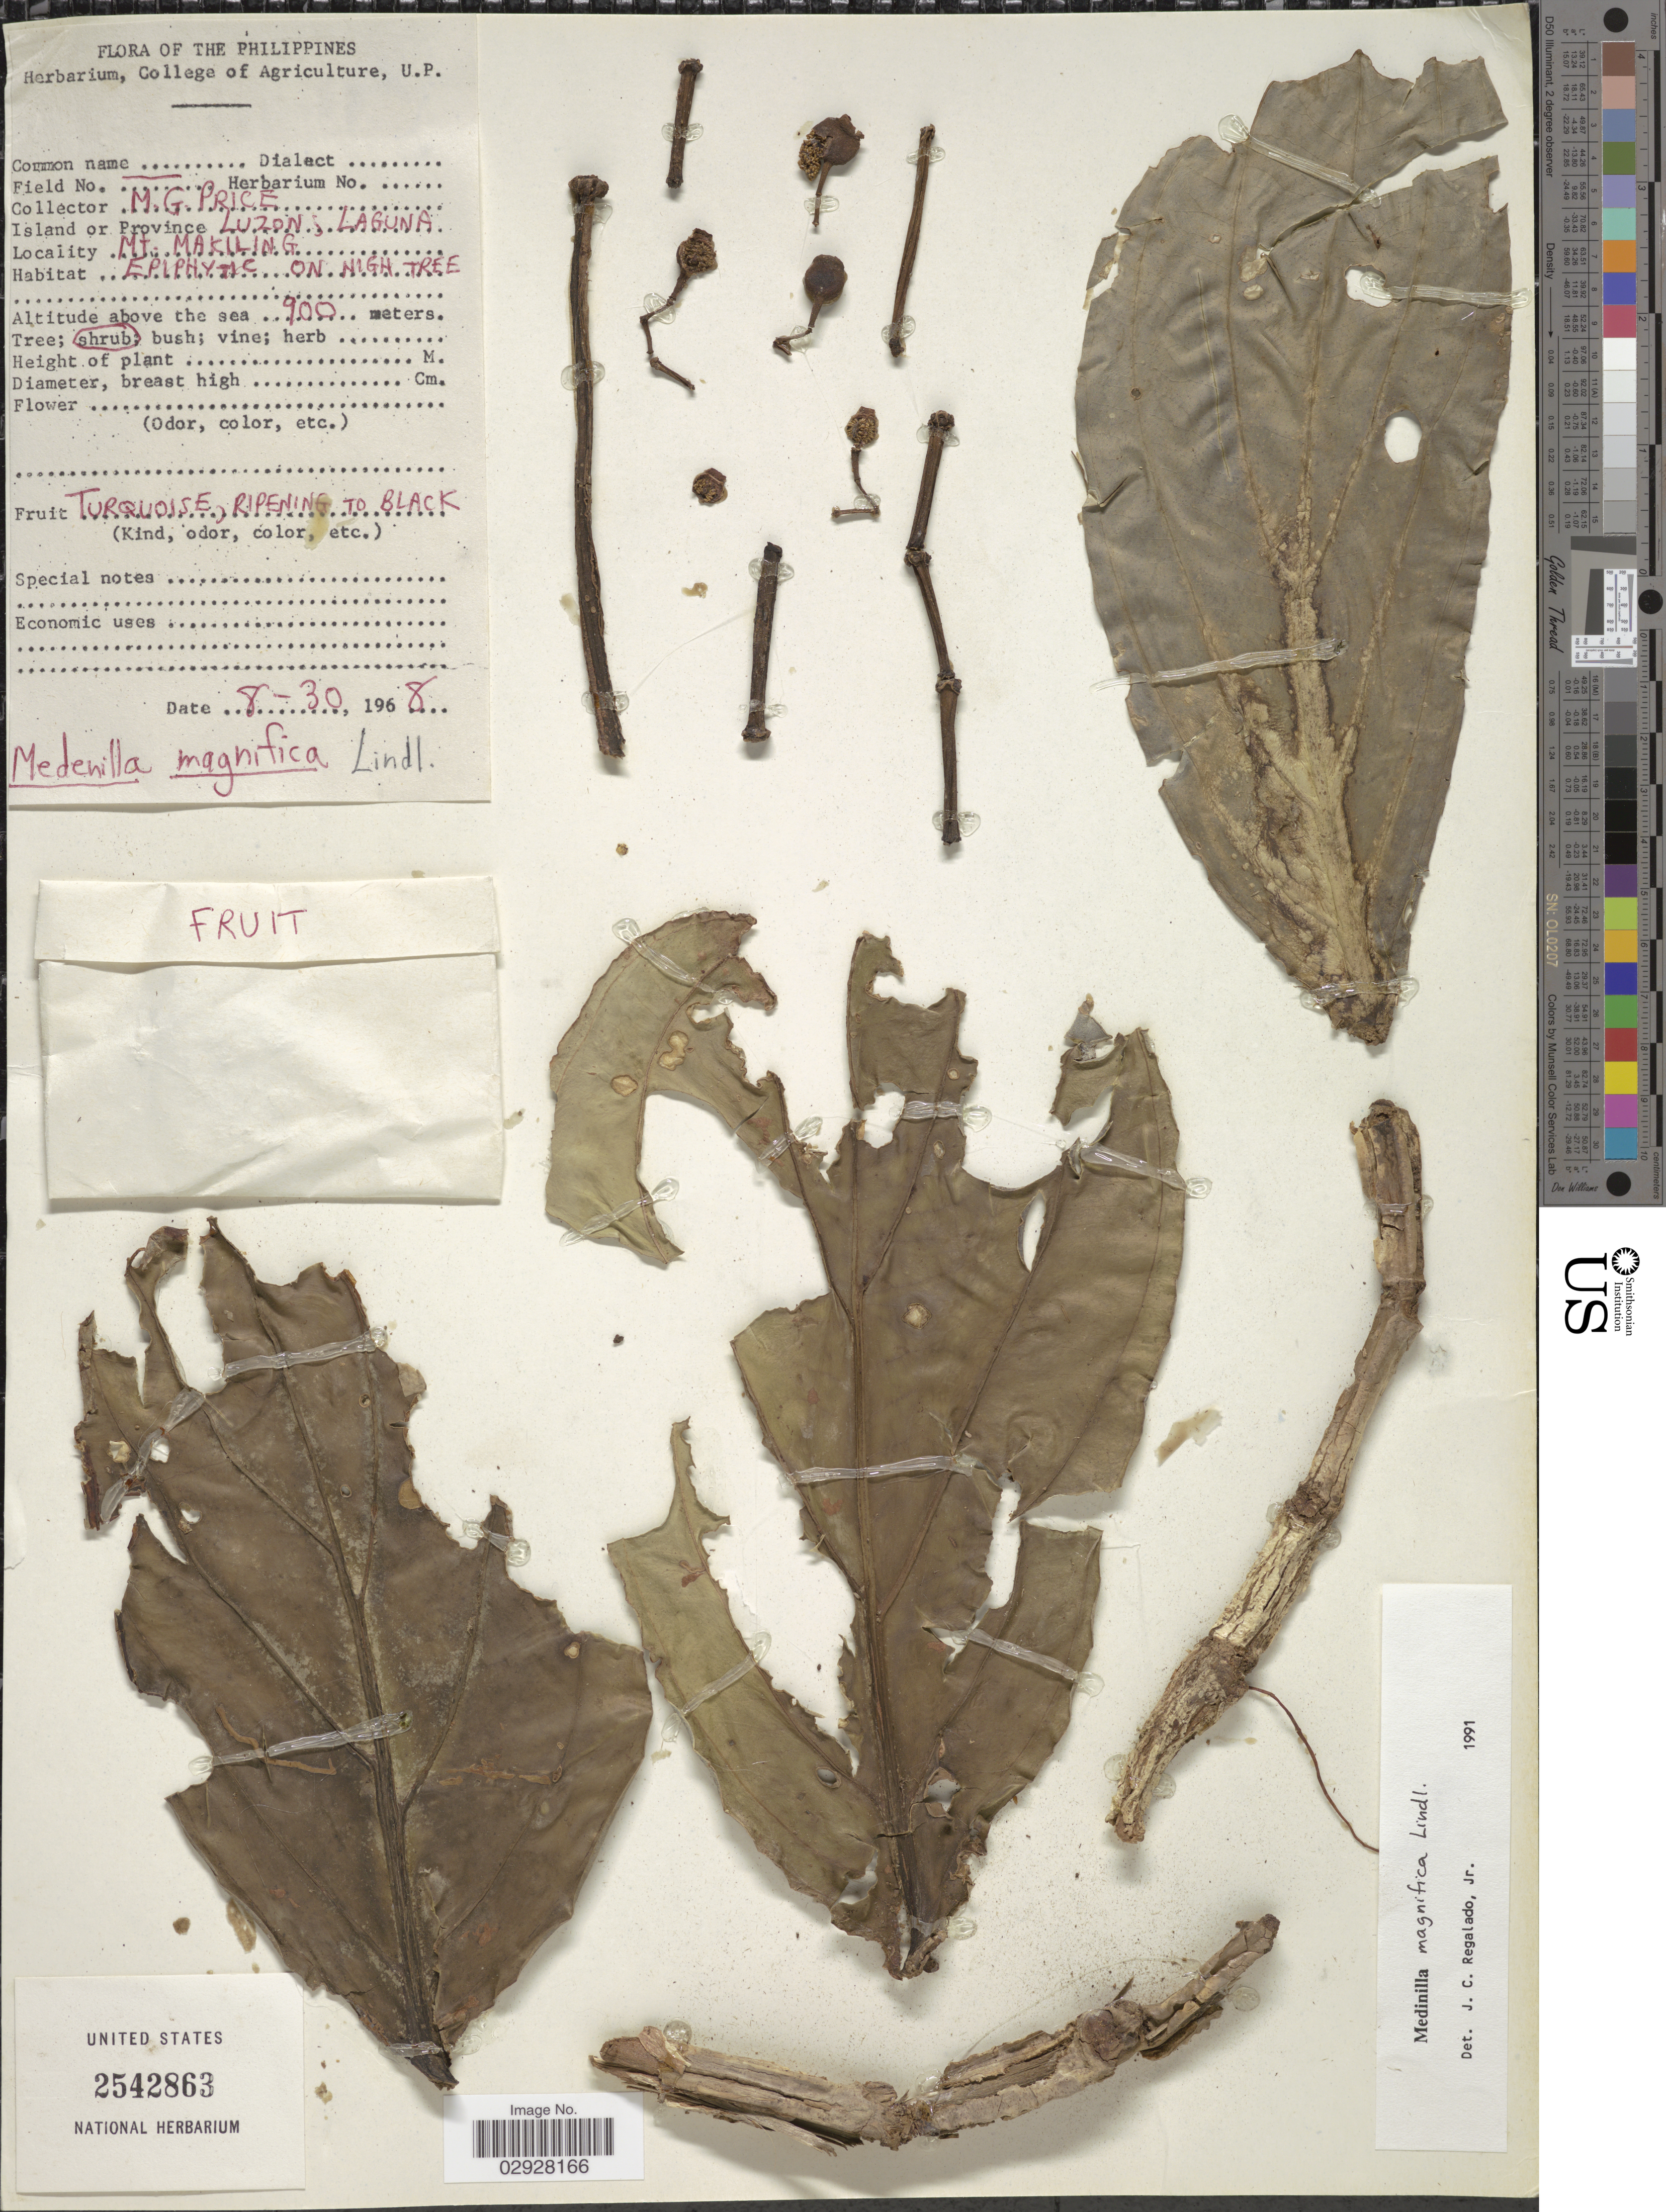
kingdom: Plantae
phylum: Tracheophyta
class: Magnoliopsida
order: Myrtales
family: Melastomataceae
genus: Medinilla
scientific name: Medinilla magnifica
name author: Lindl.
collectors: M. G. Price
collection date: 1968-08-30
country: Philippines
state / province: Calabarzon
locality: Island Luzon, Laguna, Mt. Makiling.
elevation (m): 900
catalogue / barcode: US 2542863